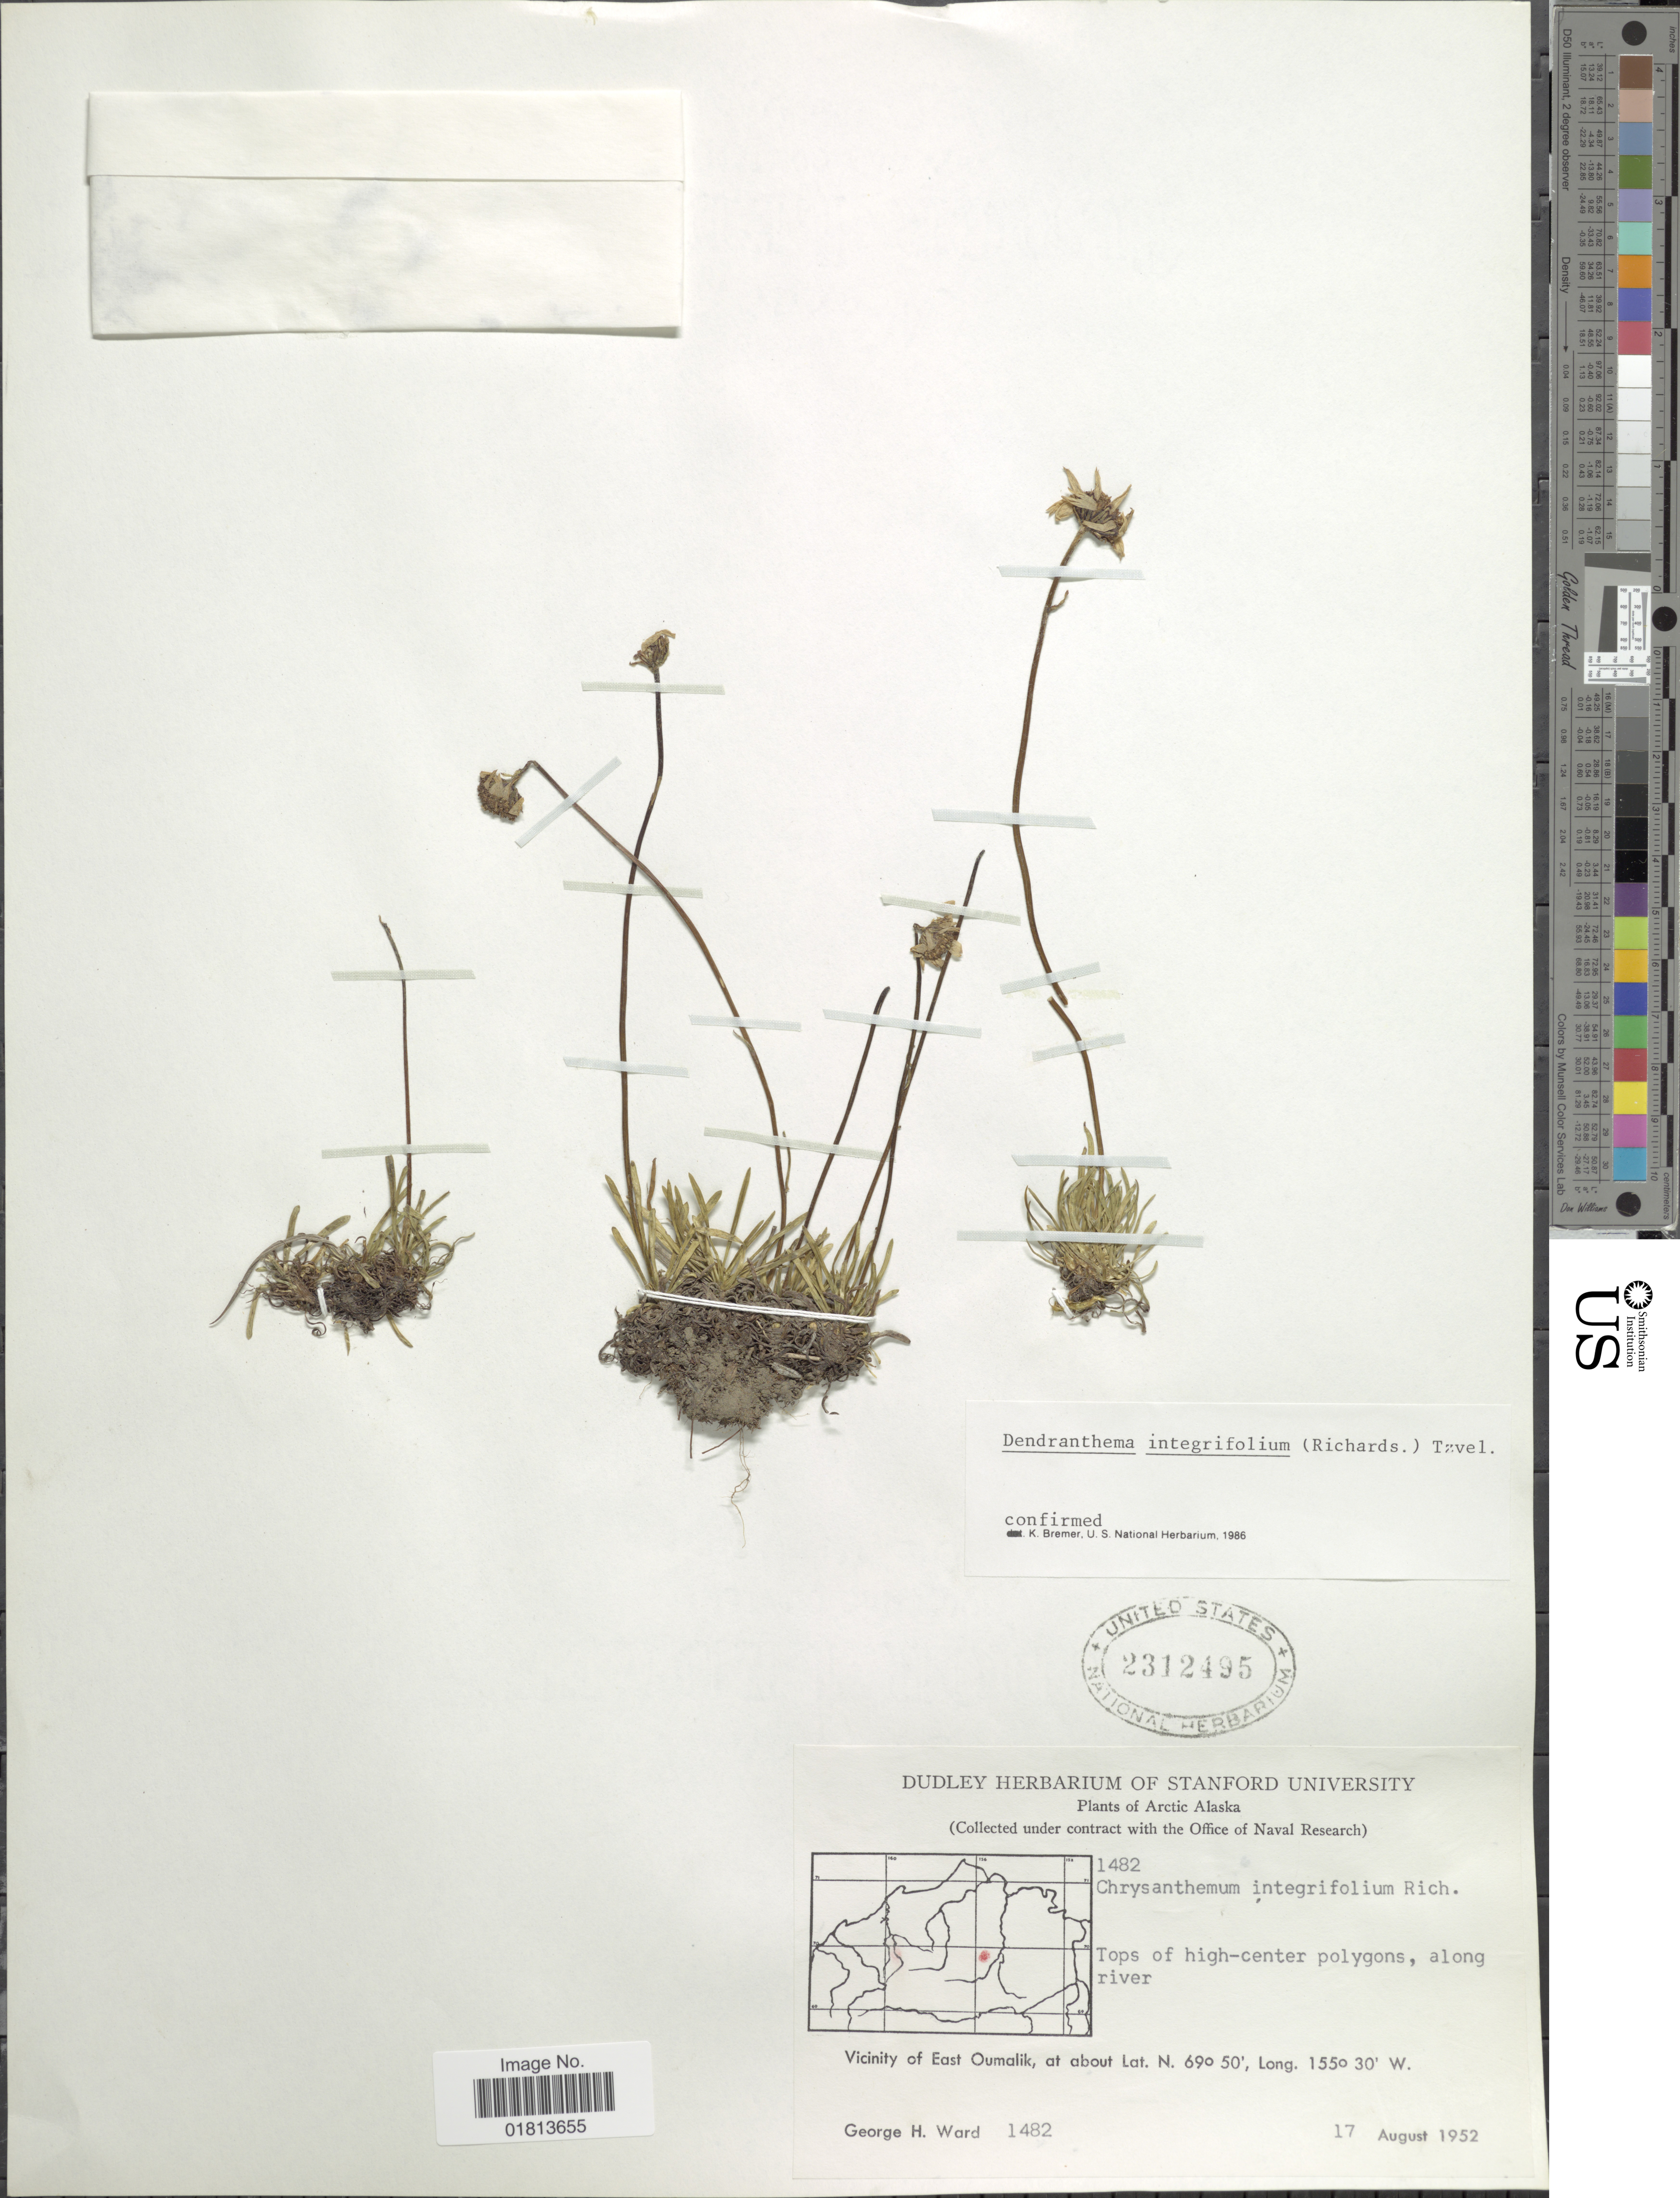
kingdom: Plantae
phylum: Tracheophyta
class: Magnoliopsida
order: Asterales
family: Asteraceae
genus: Dendranthema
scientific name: Dendranthema integrifolium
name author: (Richardson) Tzvelev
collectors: G. H. Ward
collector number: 1482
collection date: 1952-08-17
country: United States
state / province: Alaska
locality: Arctic Alaska, Along river, Vicinity of East Oumalik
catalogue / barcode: US 2312495